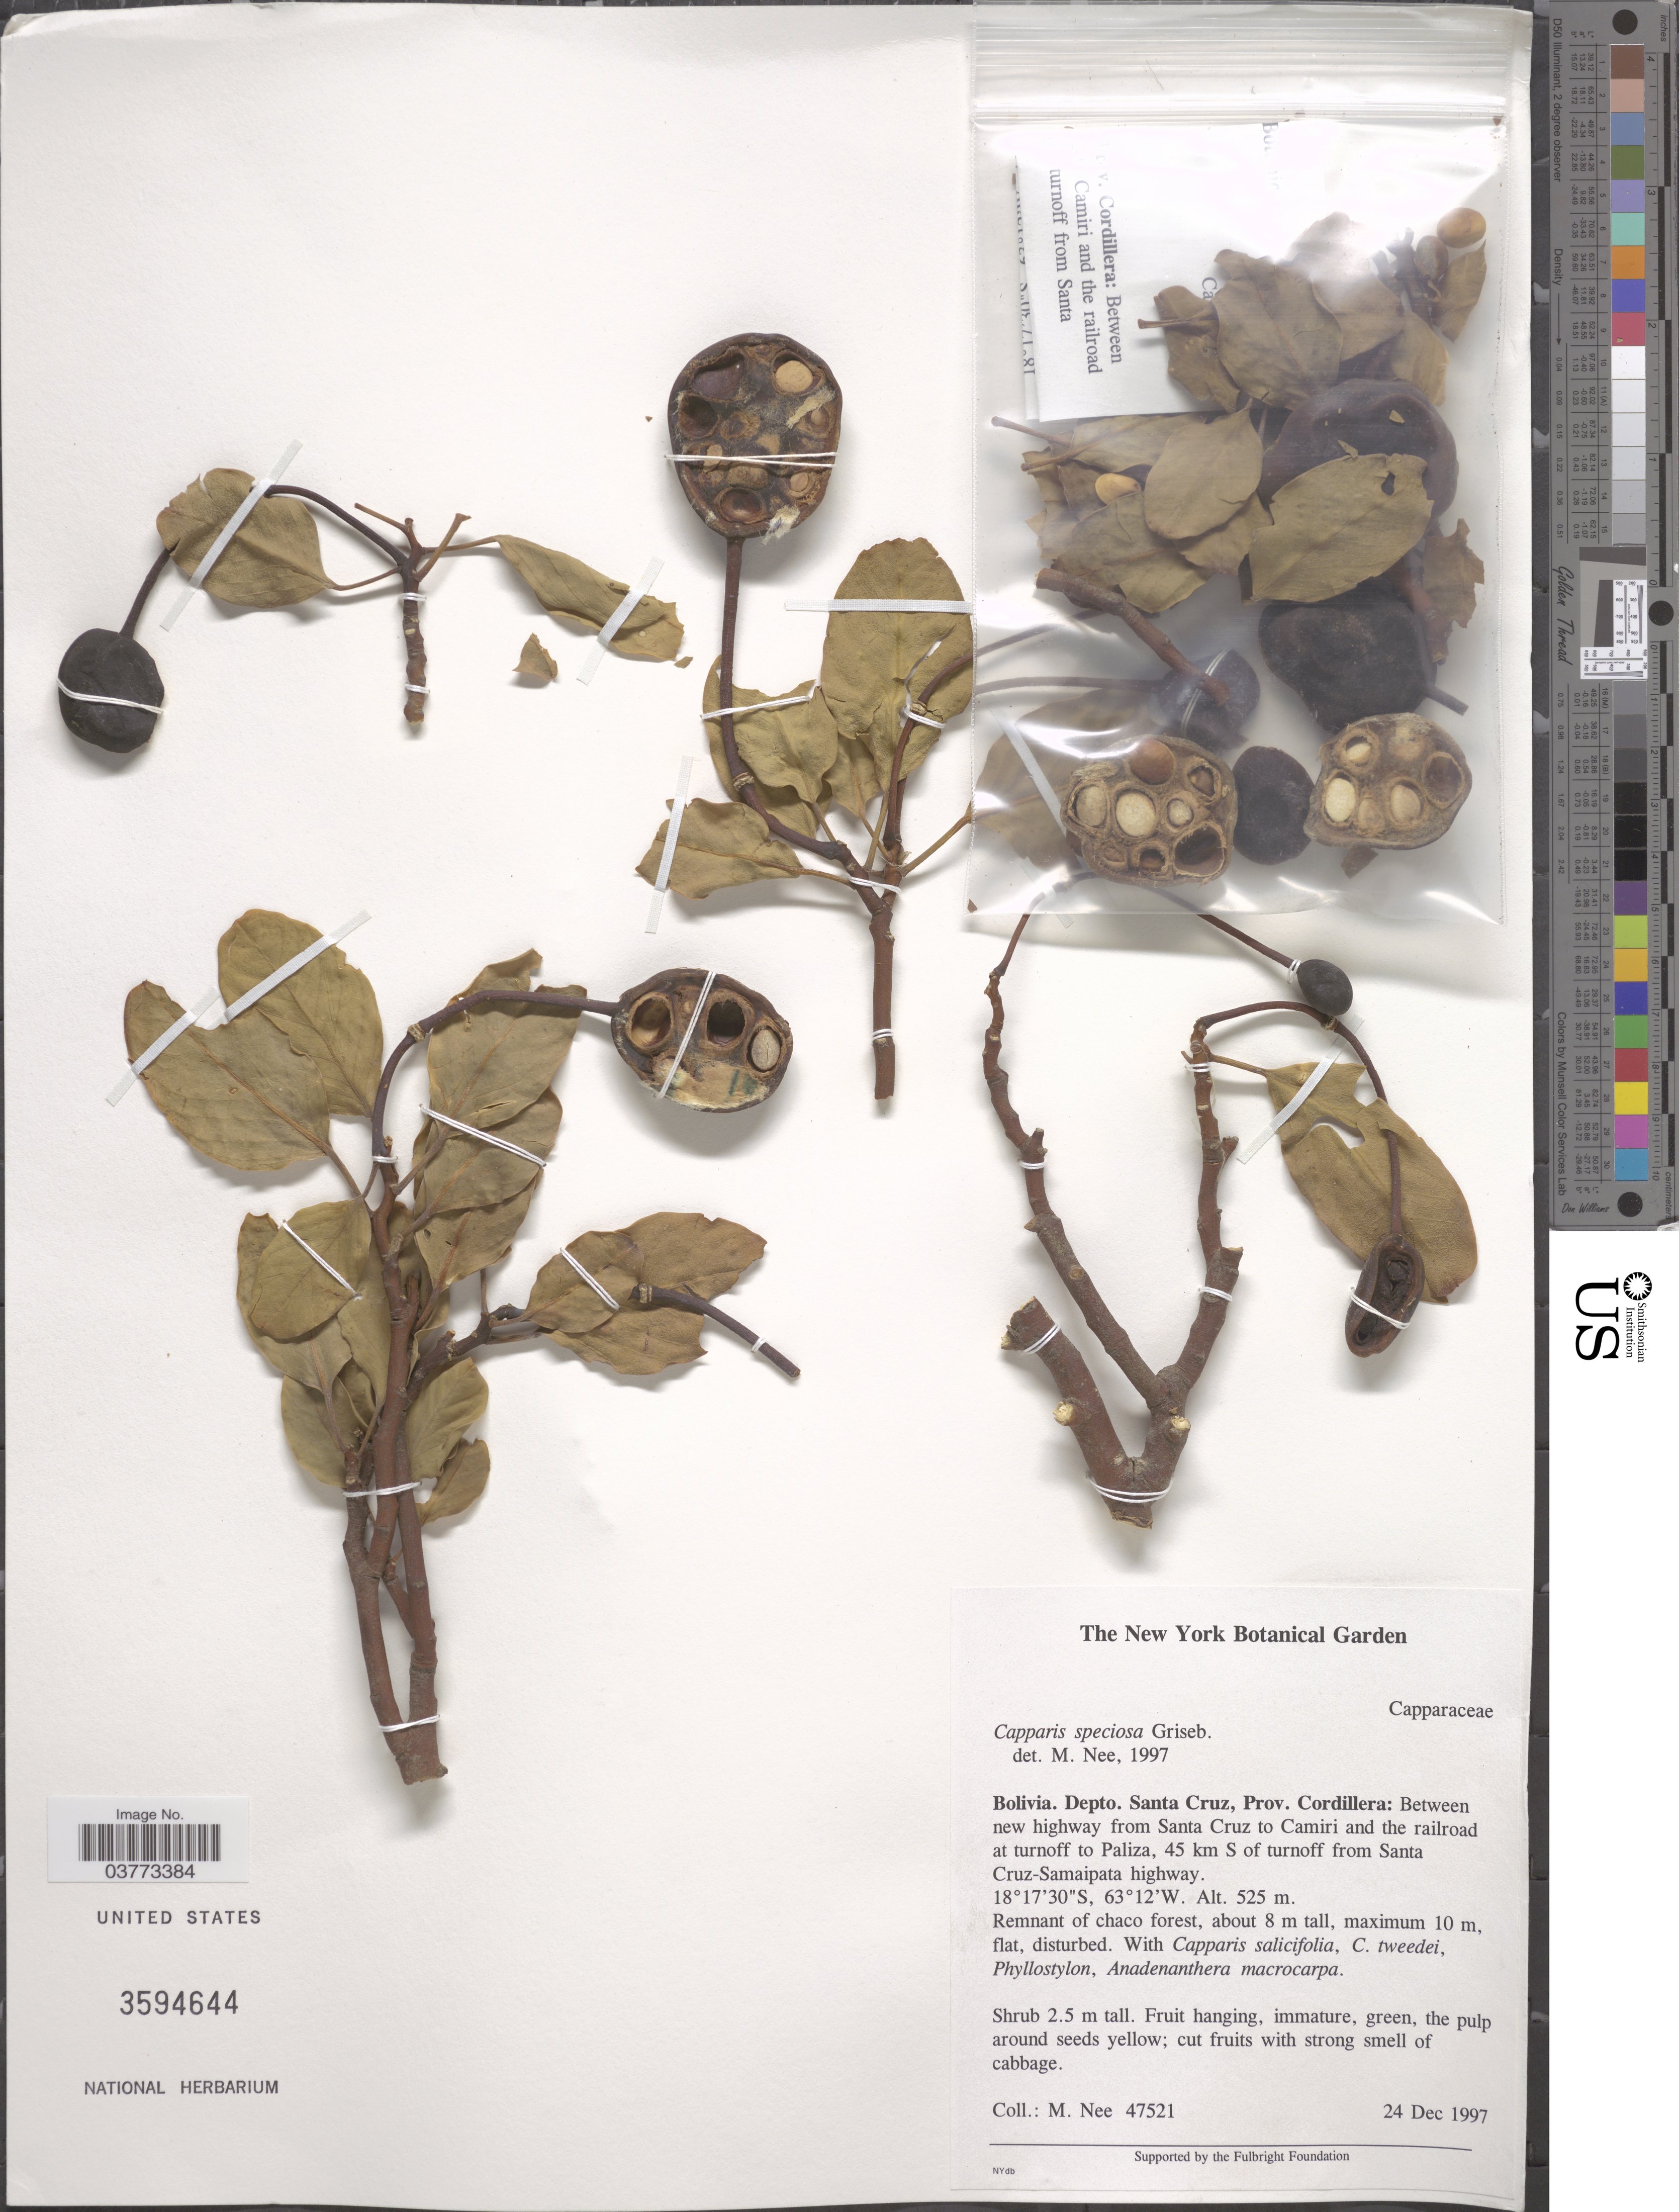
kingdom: Plantae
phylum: Tracheophyta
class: Magnoliopsida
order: Brassicales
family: Capparaceae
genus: Anisocapparis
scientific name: Anisocapparis speciosa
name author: (Griseb.) Cornejo & Iltis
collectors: M. Nee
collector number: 47521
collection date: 1997-12-24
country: Bolivia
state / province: Santa Cruz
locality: Depto. Santa Cruz, Prov. Cordillera: Between new highway from Santa Cruz to Camiri and the railroad at turnoff to Paliza, 45 km S of turnoff from Santa Cruz-Samaipata highway.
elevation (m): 525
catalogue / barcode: US 3594644